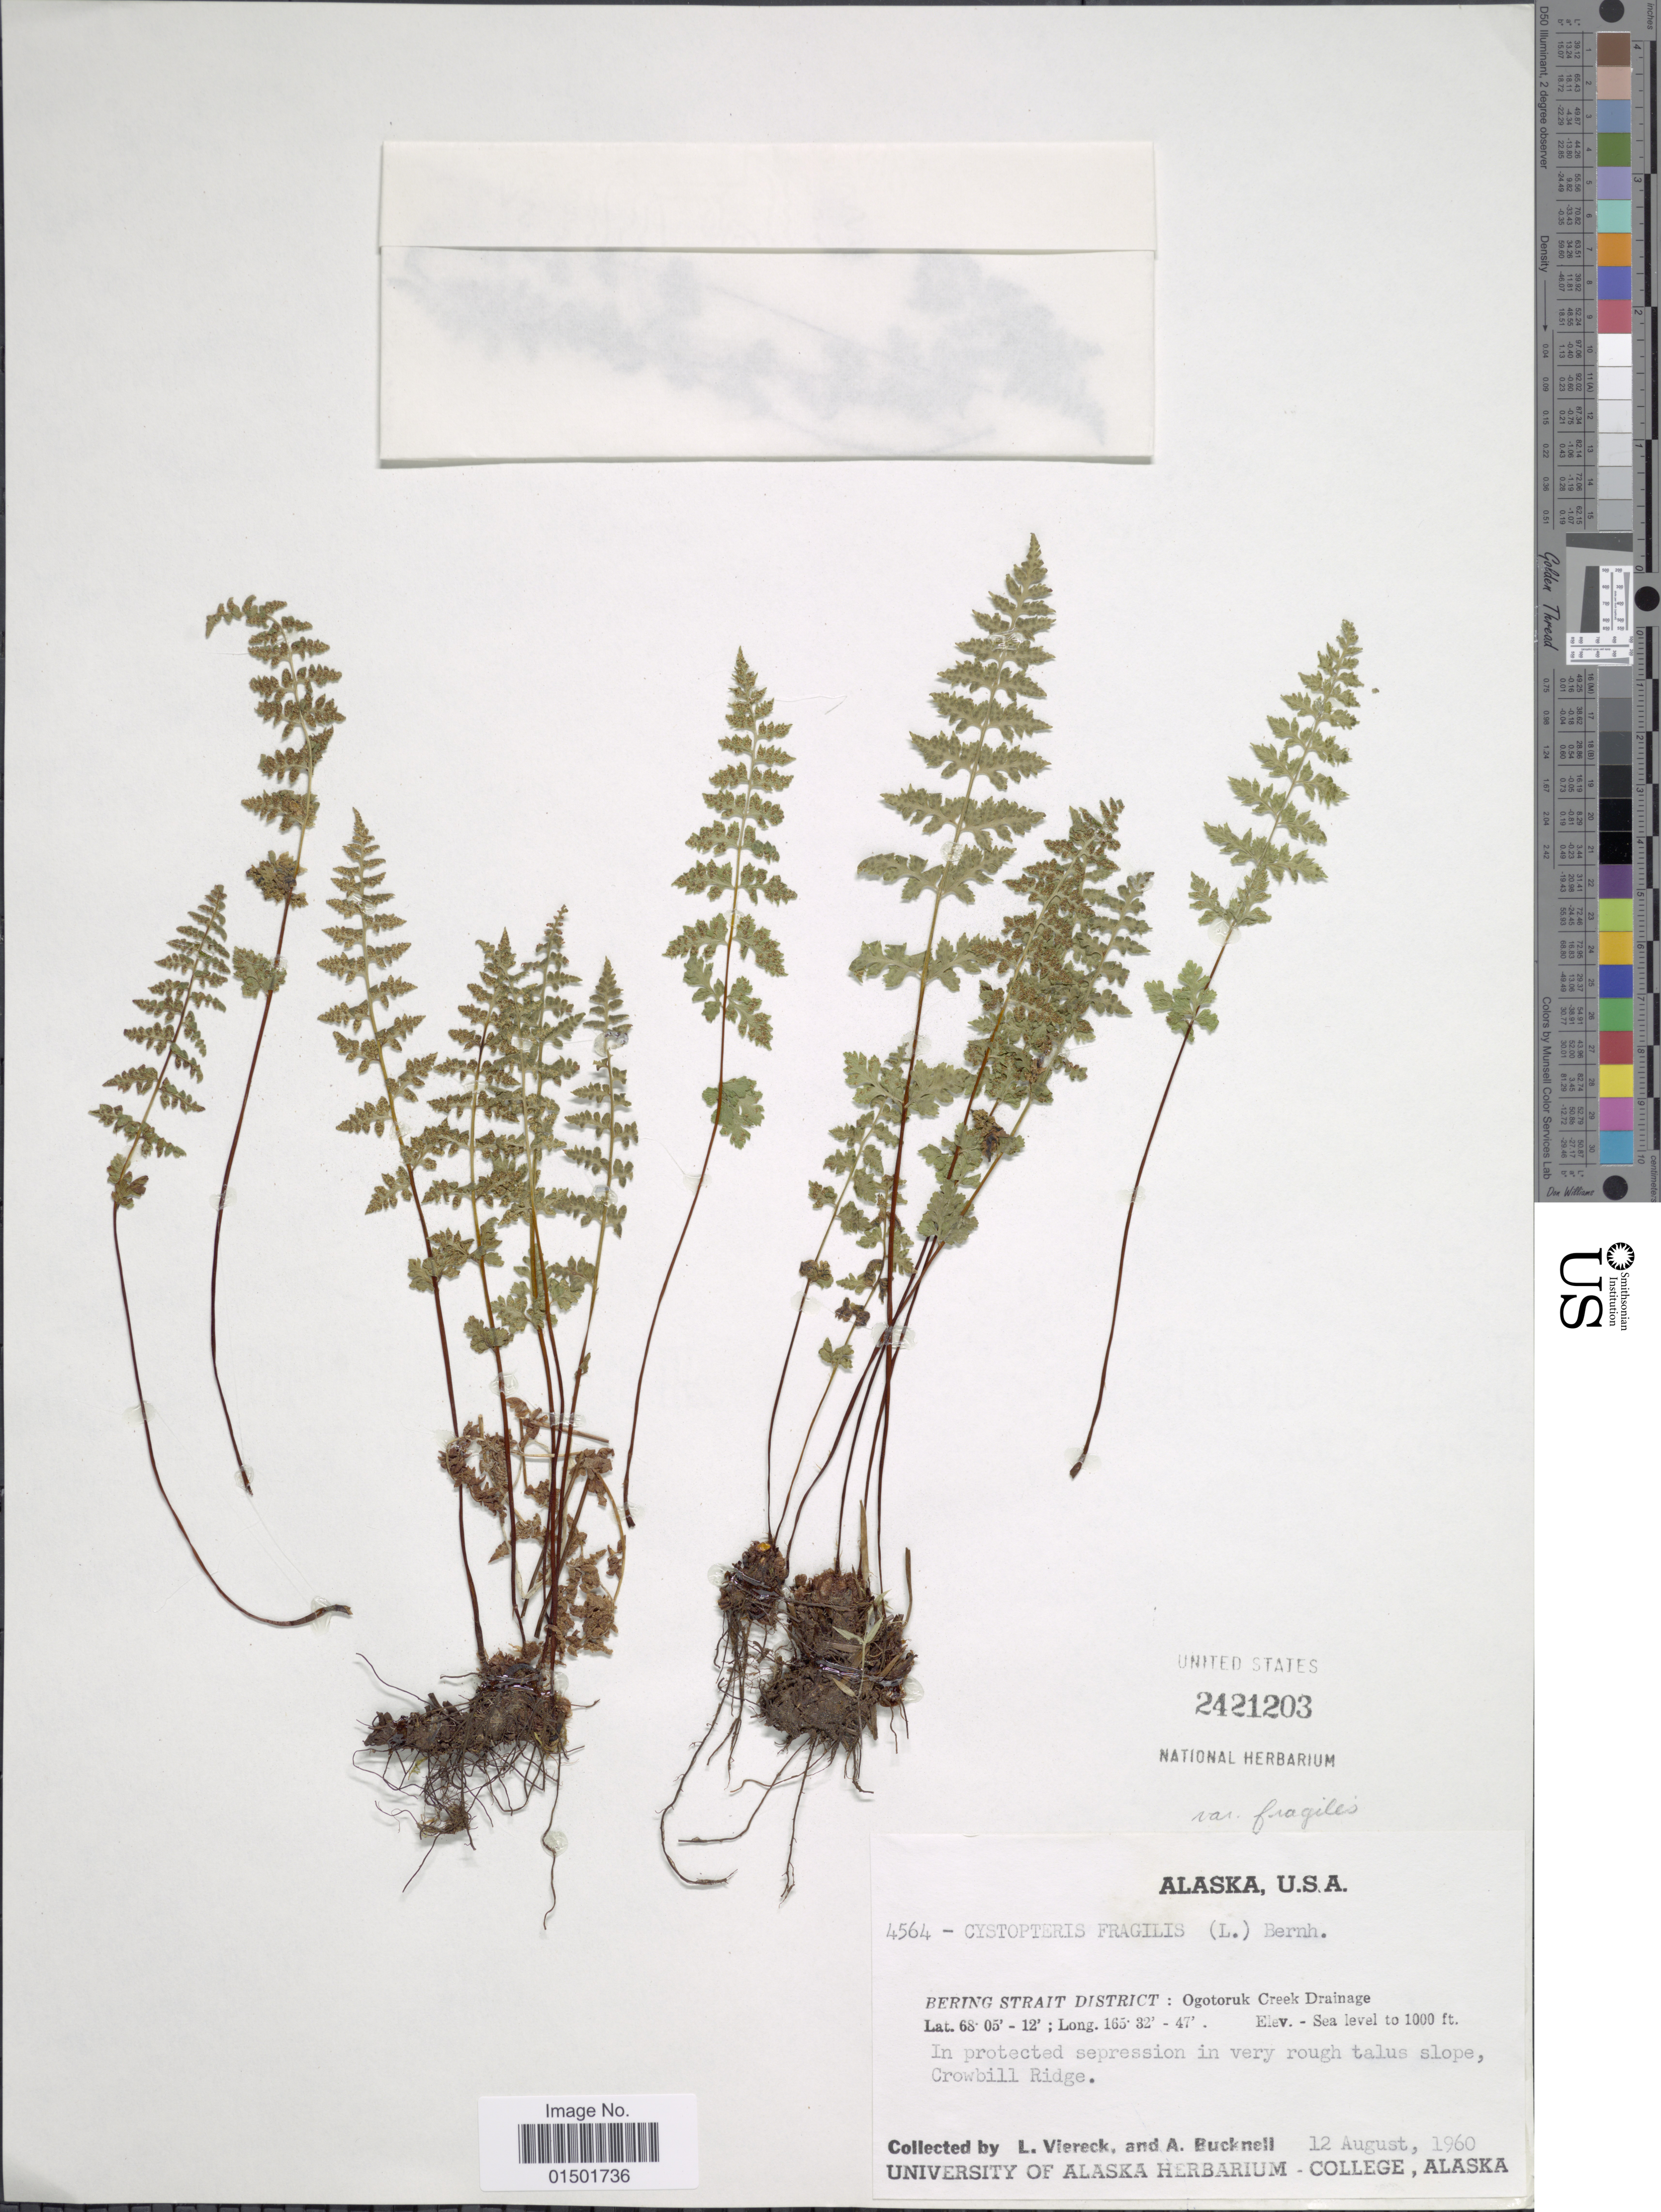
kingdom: Plantae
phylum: Tracheophyta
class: Polypodiopsida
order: Polypodiales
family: Cystopteridaceae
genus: Cystopteris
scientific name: Cystopteris fragilis var. fragilis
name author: (L.) Bernh.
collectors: L. Viereck & A. Bucknell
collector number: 4564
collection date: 1960-08-12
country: United States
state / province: Alaska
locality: Bering Strait District: Ogotoruk Creek Drainage. In protected sepression in very rough talus slope, Crowbill Ridge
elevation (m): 305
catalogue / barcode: US 2421203